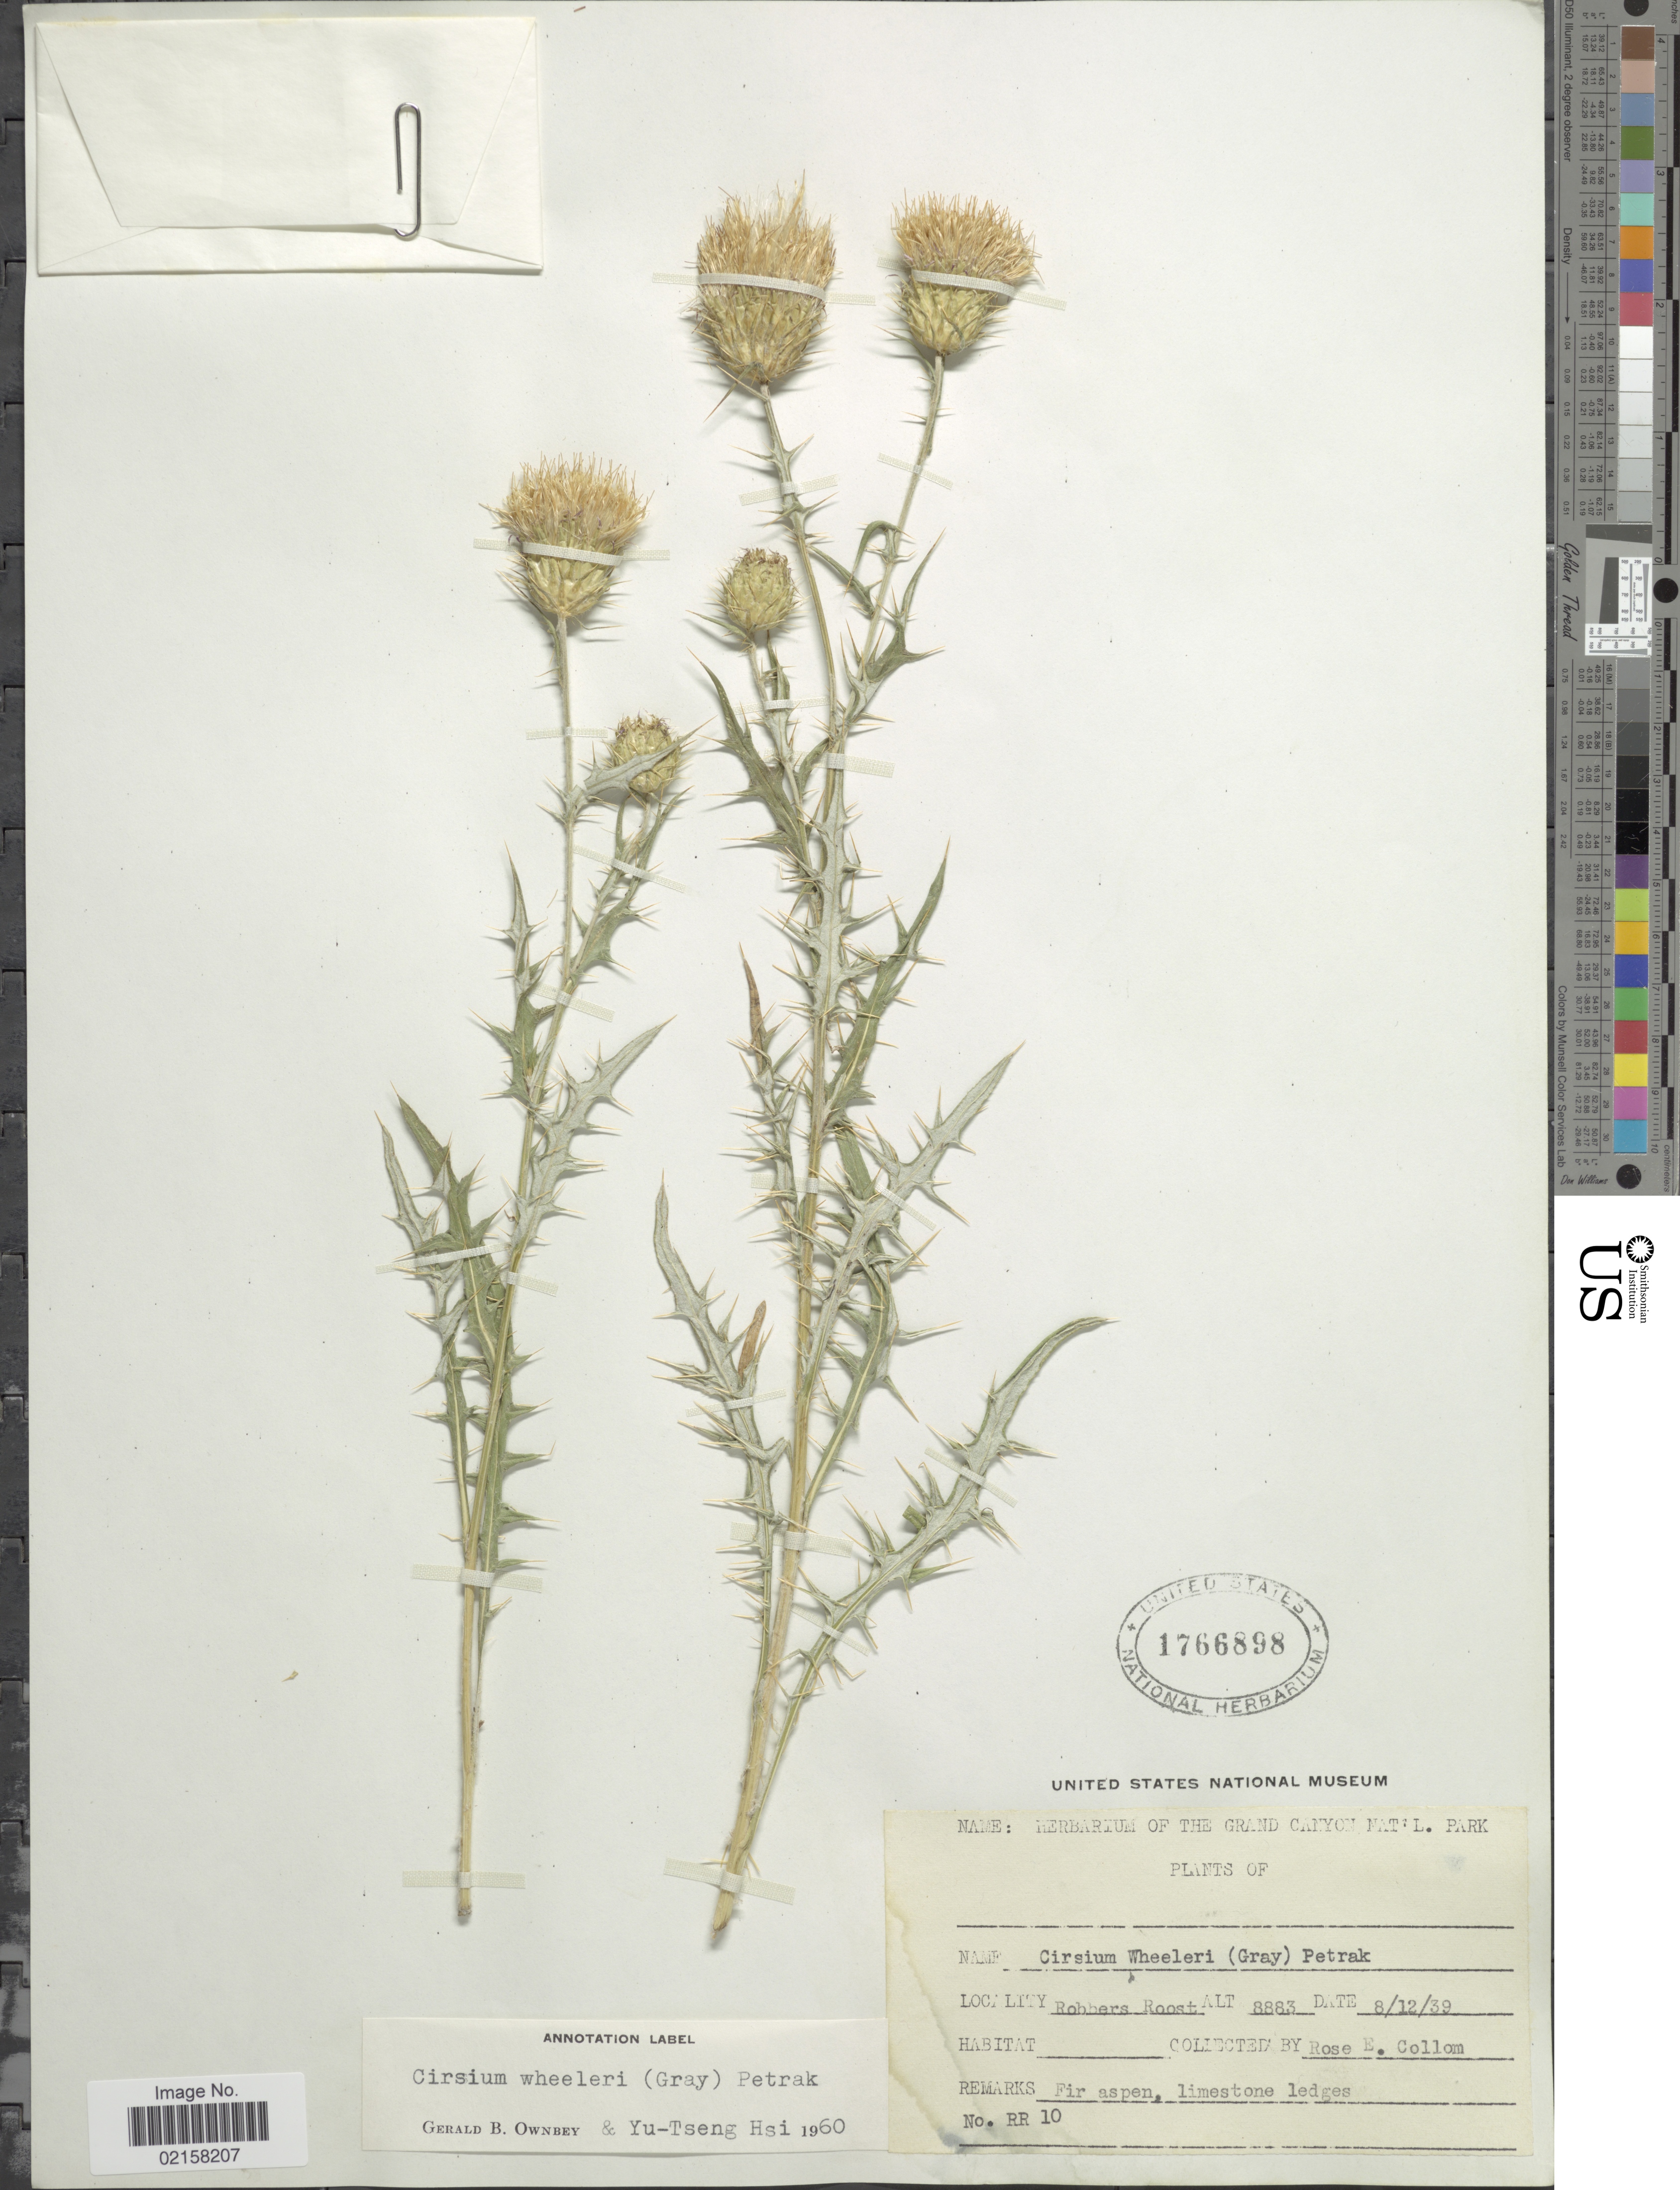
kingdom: Plantae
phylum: Tracheophyta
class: Magnoliopsida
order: Asterales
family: Asteraceae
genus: Cirsium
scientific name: Cirsium wheeleri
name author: (A. Gray) Petr.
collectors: R. E. Collom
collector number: RR 10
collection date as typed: Transcribed d/m/y: 12/8/39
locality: Robberts Roost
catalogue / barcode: US 1766898